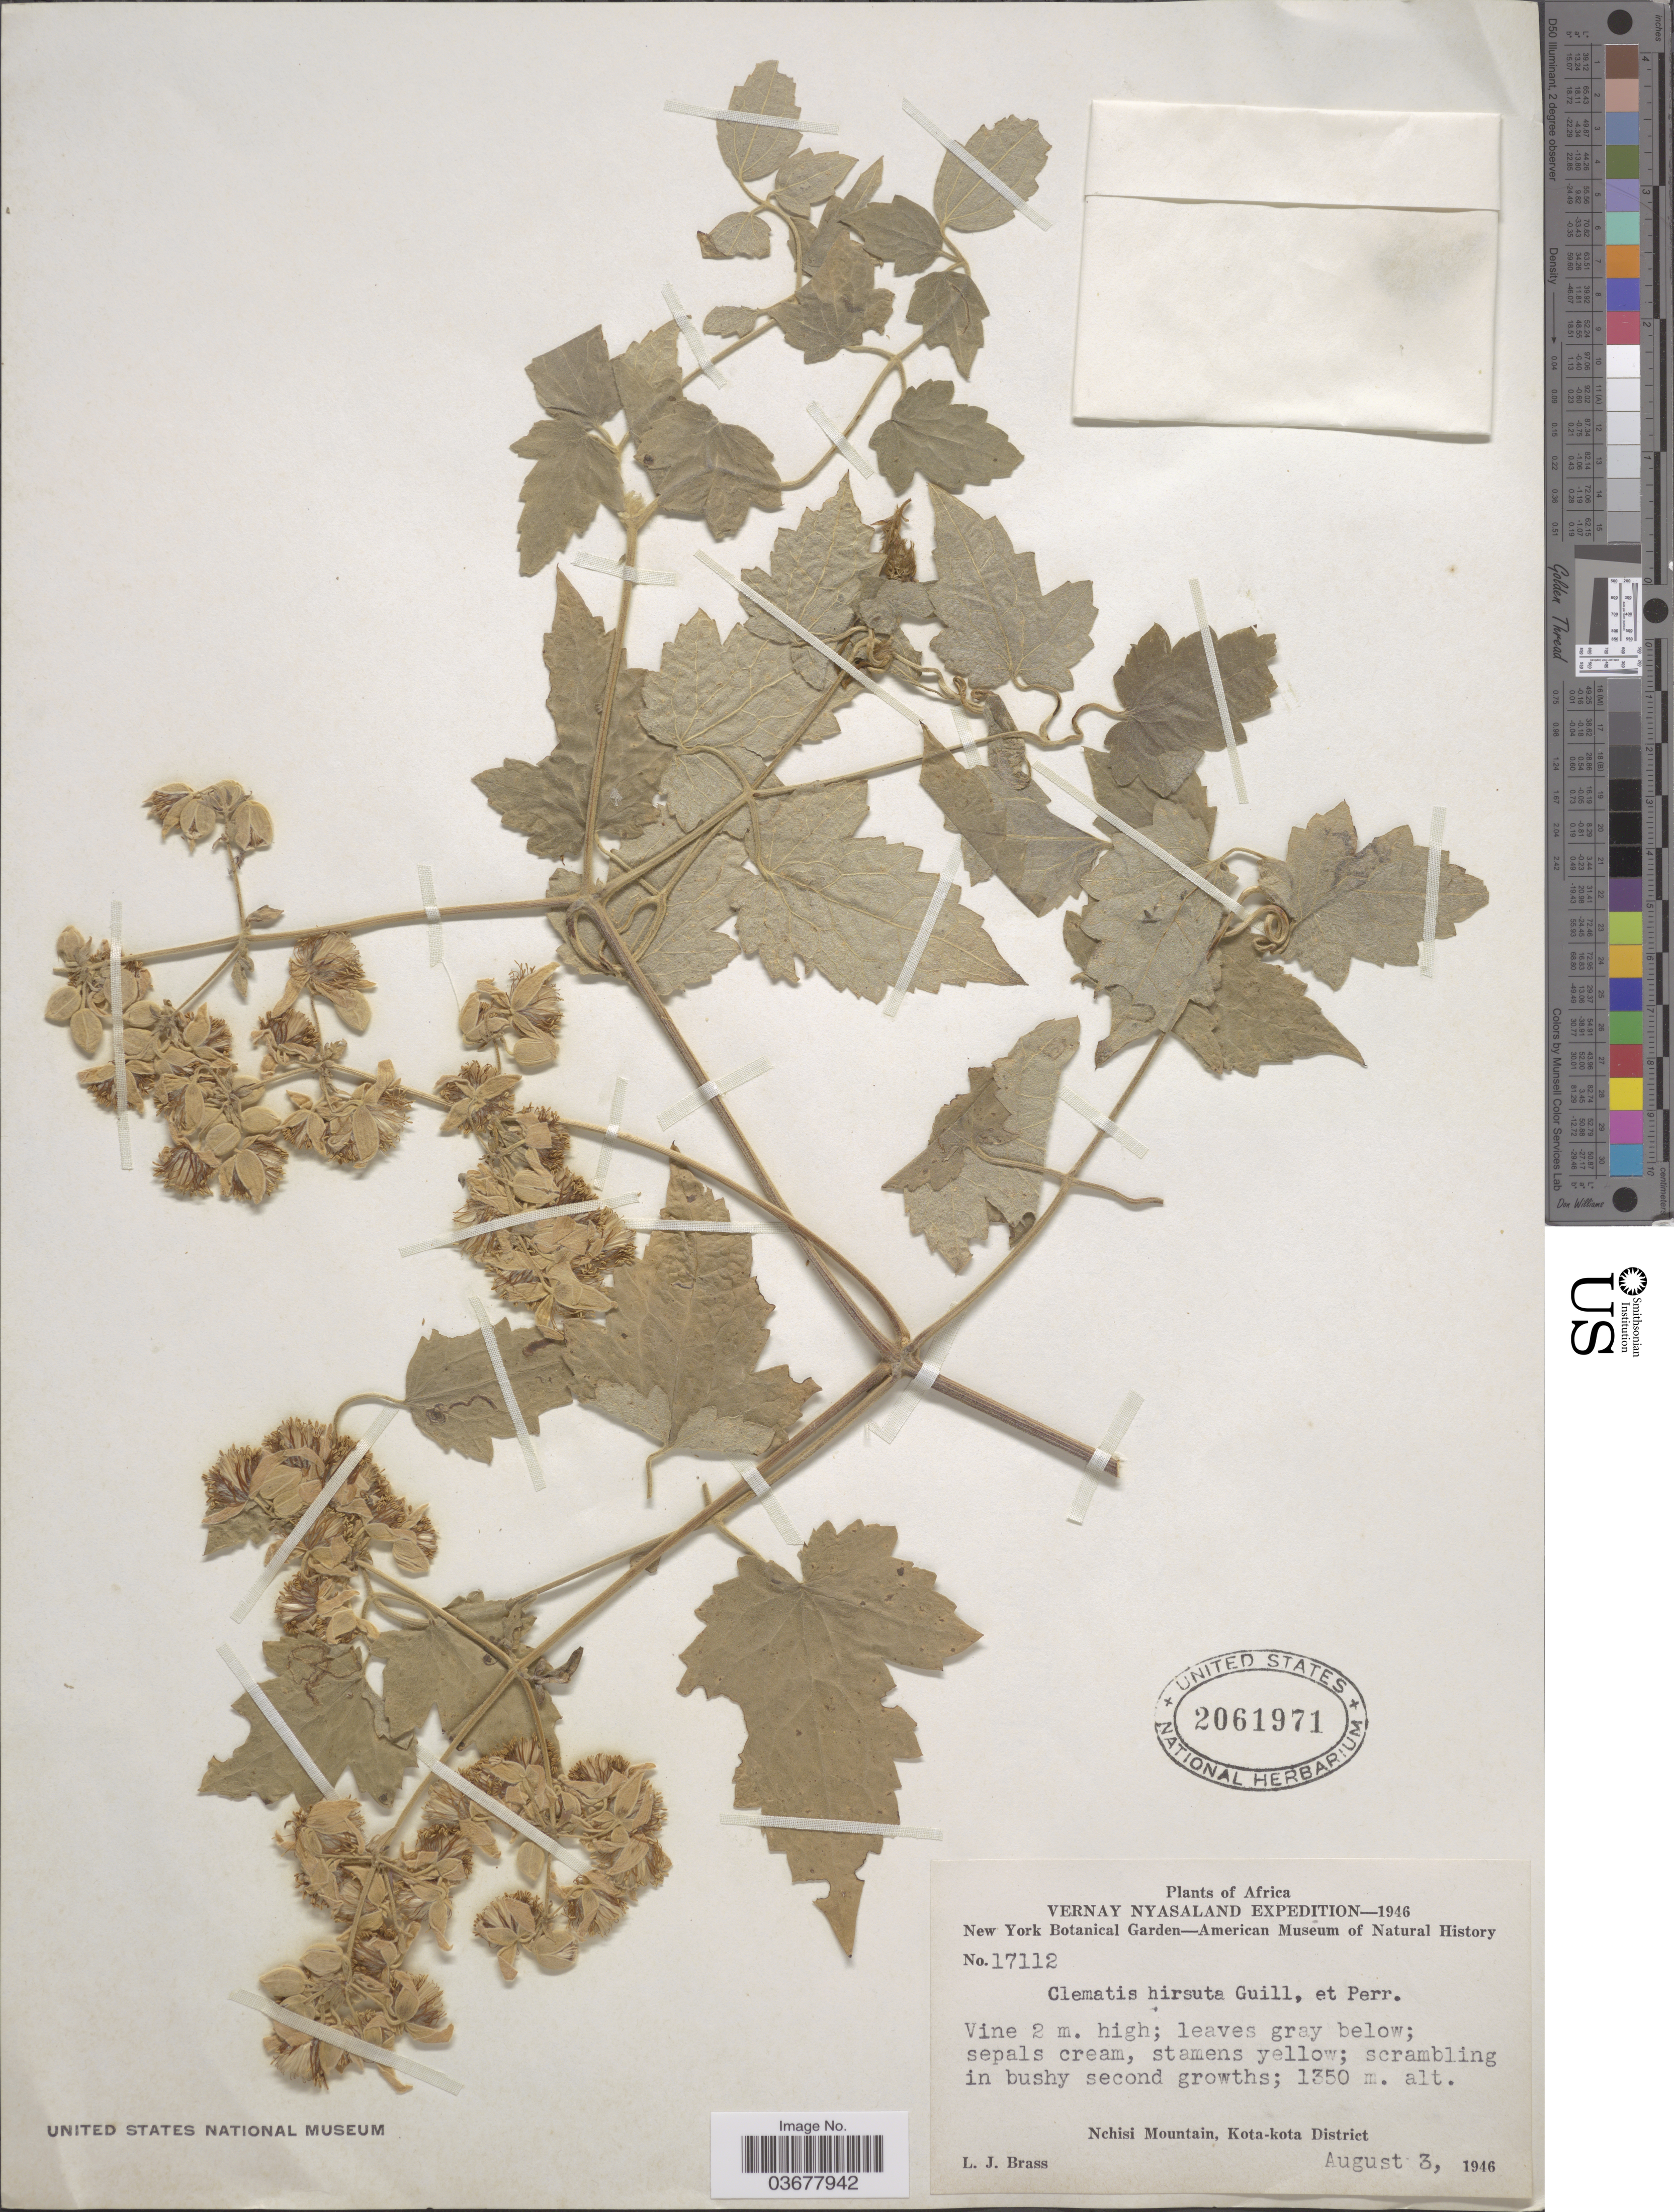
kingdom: Plantae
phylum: Tracheophyta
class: Magnoliopsida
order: Ranunculales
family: Ranunculaceae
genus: Clematis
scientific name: Clematis hirsuta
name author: Guill. & Perr.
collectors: L. J. Brass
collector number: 17112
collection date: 1946-08-03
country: Malawi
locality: Vernay Nyasaland. Nchisi Mountain, Kota-kota District.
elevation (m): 1350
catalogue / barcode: US 2061971